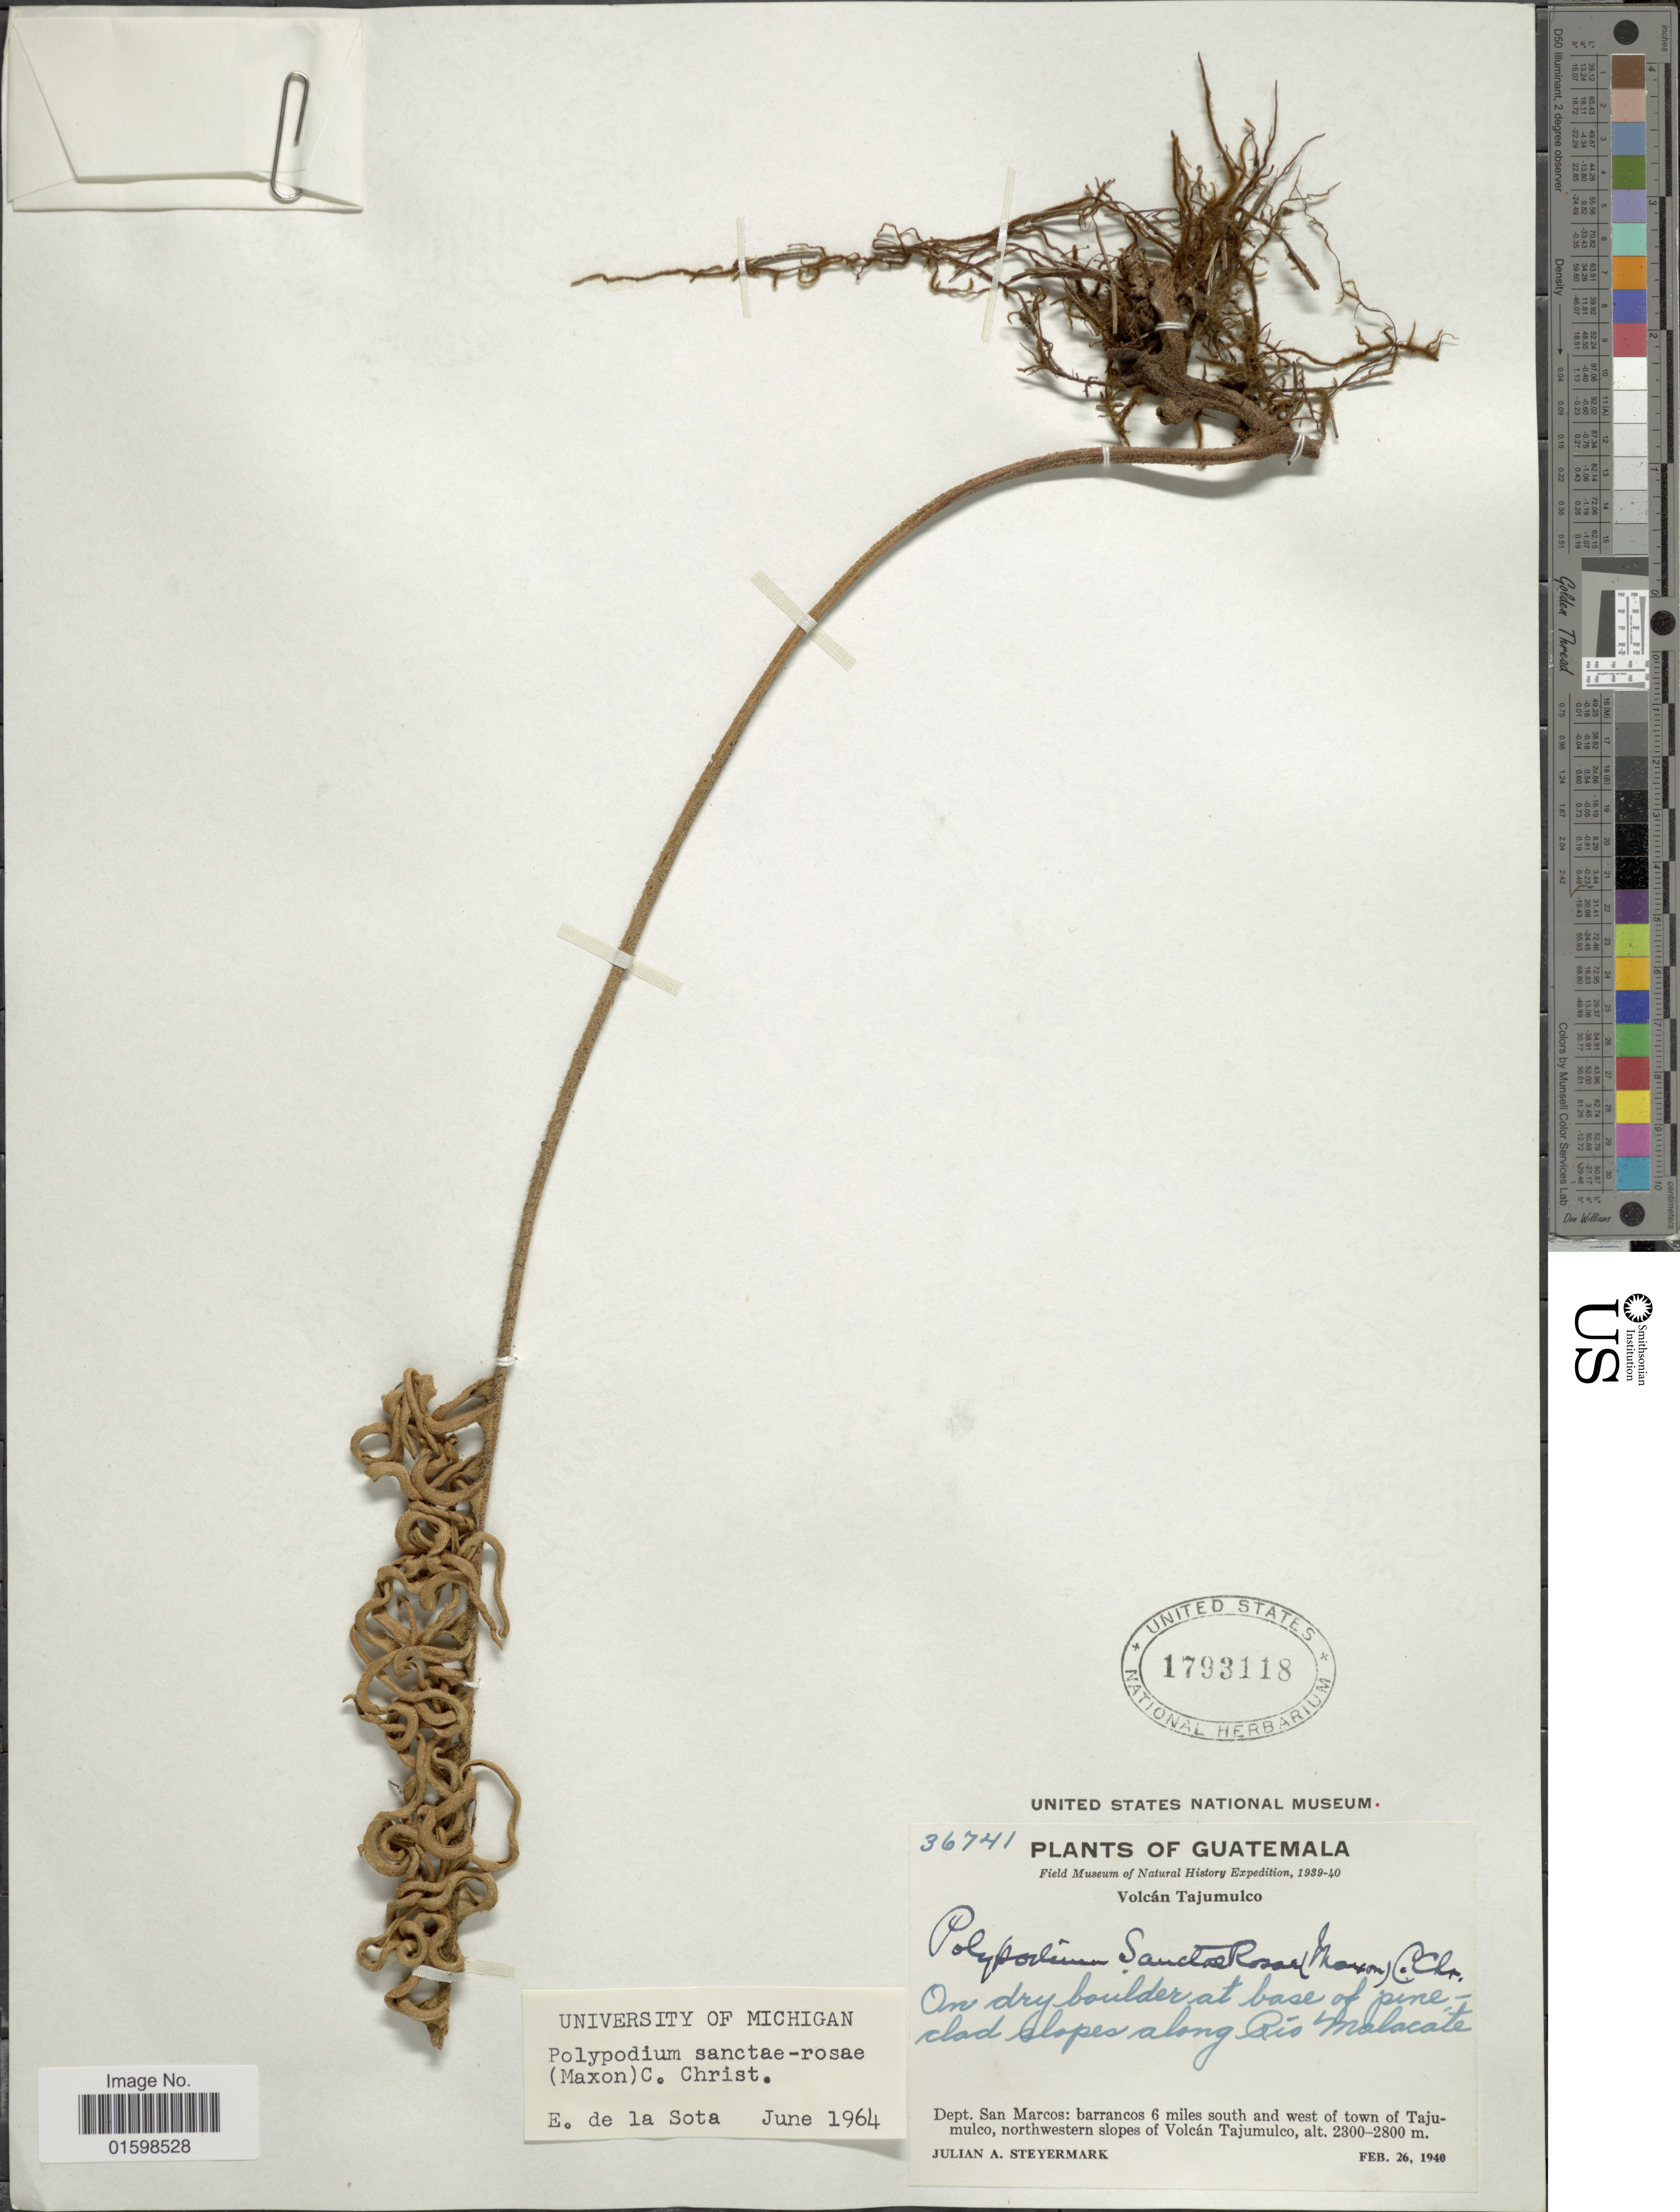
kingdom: Plantae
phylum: Tracheophyta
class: Polypodiopsida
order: Polypodiales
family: Polypodiaceae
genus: Pleopeltis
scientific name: Pleopeltis sanctae-rosae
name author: (Maxon) A.R. Sm. & Tejero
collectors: J. Steyermark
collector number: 36741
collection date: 1940-02-26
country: Guatemala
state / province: San Marcos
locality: On dry boulder at base of pine-clad slopes along Río Malacate, Dept. San Marcos: barrancos 6 miles south and west of town of Tajumulco, northwestern slopes of Volcán Tajumulco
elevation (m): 2300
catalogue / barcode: US 1793118